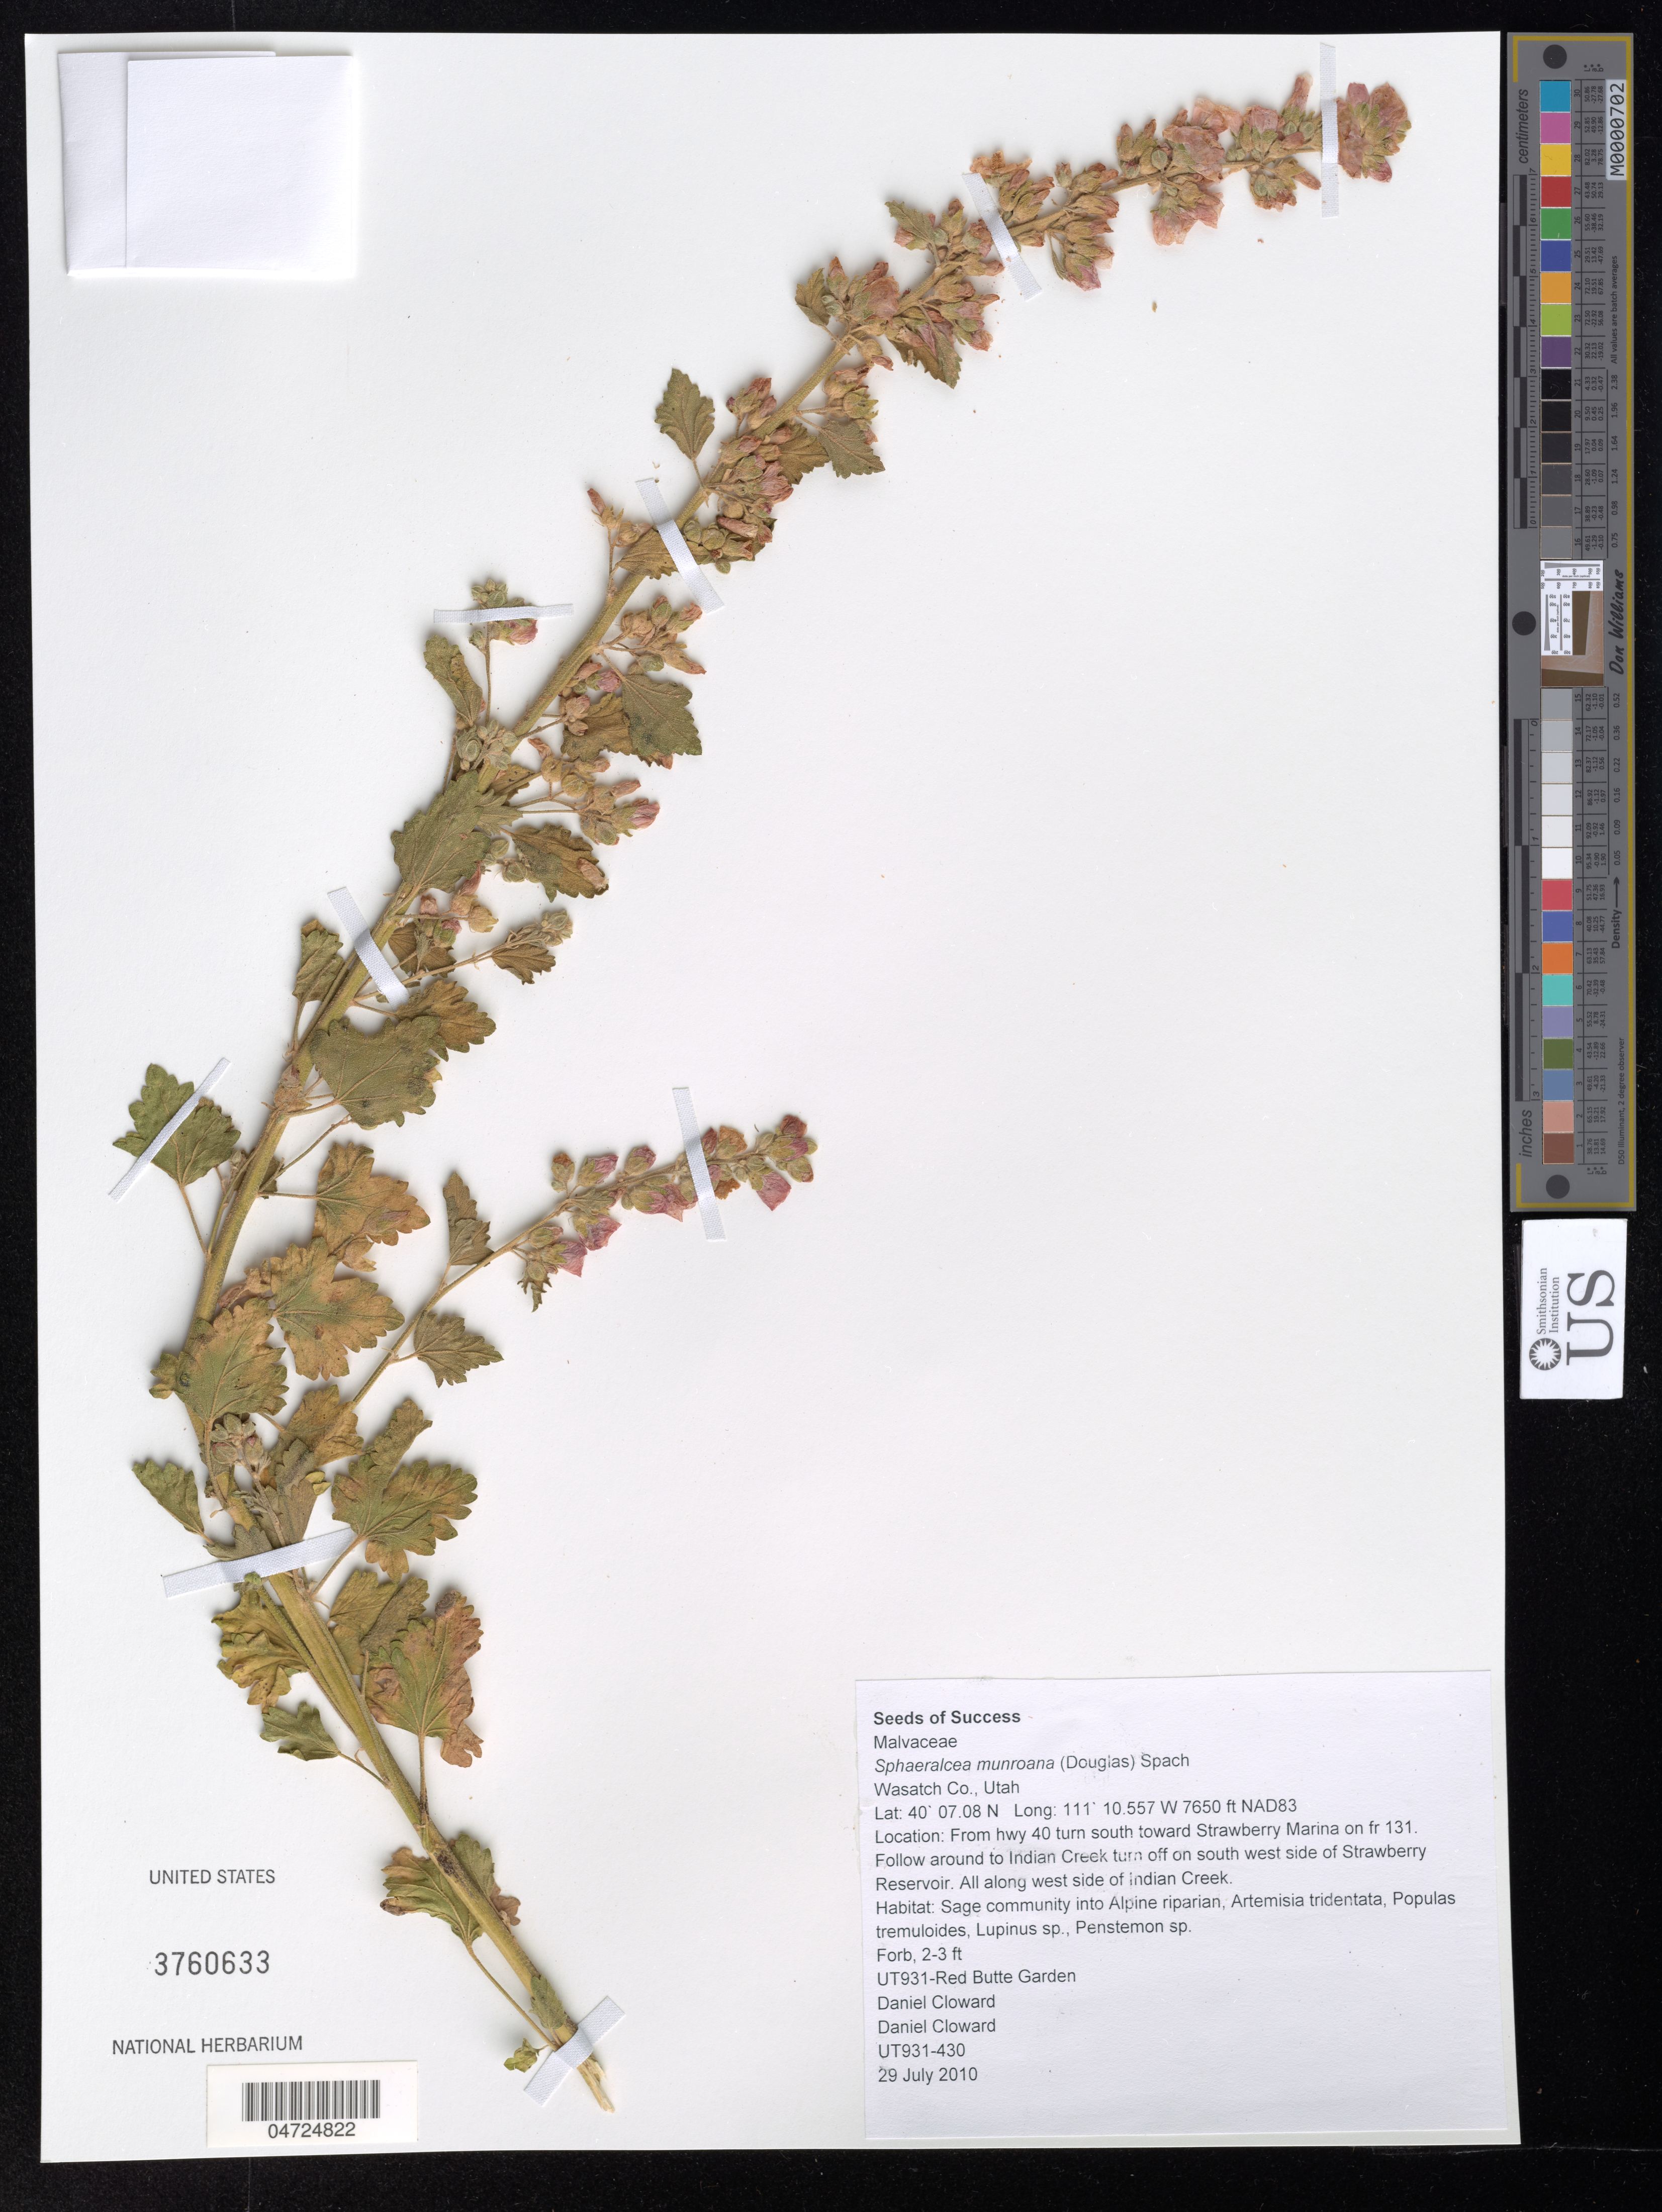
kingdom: Plantae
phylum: Tracheophyta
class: Magnoliopsida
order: Malvales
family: Malvaceae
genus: Sphaeralcea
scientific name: Sphaeralcea munroana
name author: (Douglas ex Lindl.) Spach ex A. Gray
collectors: D. Cloward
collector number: UT931-430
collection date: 2010-07-29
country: United States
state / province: Utah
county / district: Wasatch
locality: Wasatch Co. NAD83. From hwy 40 turn south toward Strawberry Marina on fr 131. Follow around to Indian Creek turn off on south west side of Strawberry Reservoir. All along west side of Indian Creek. UT931-Red Butte Garden.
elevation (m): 2332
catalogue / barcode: US 3760633